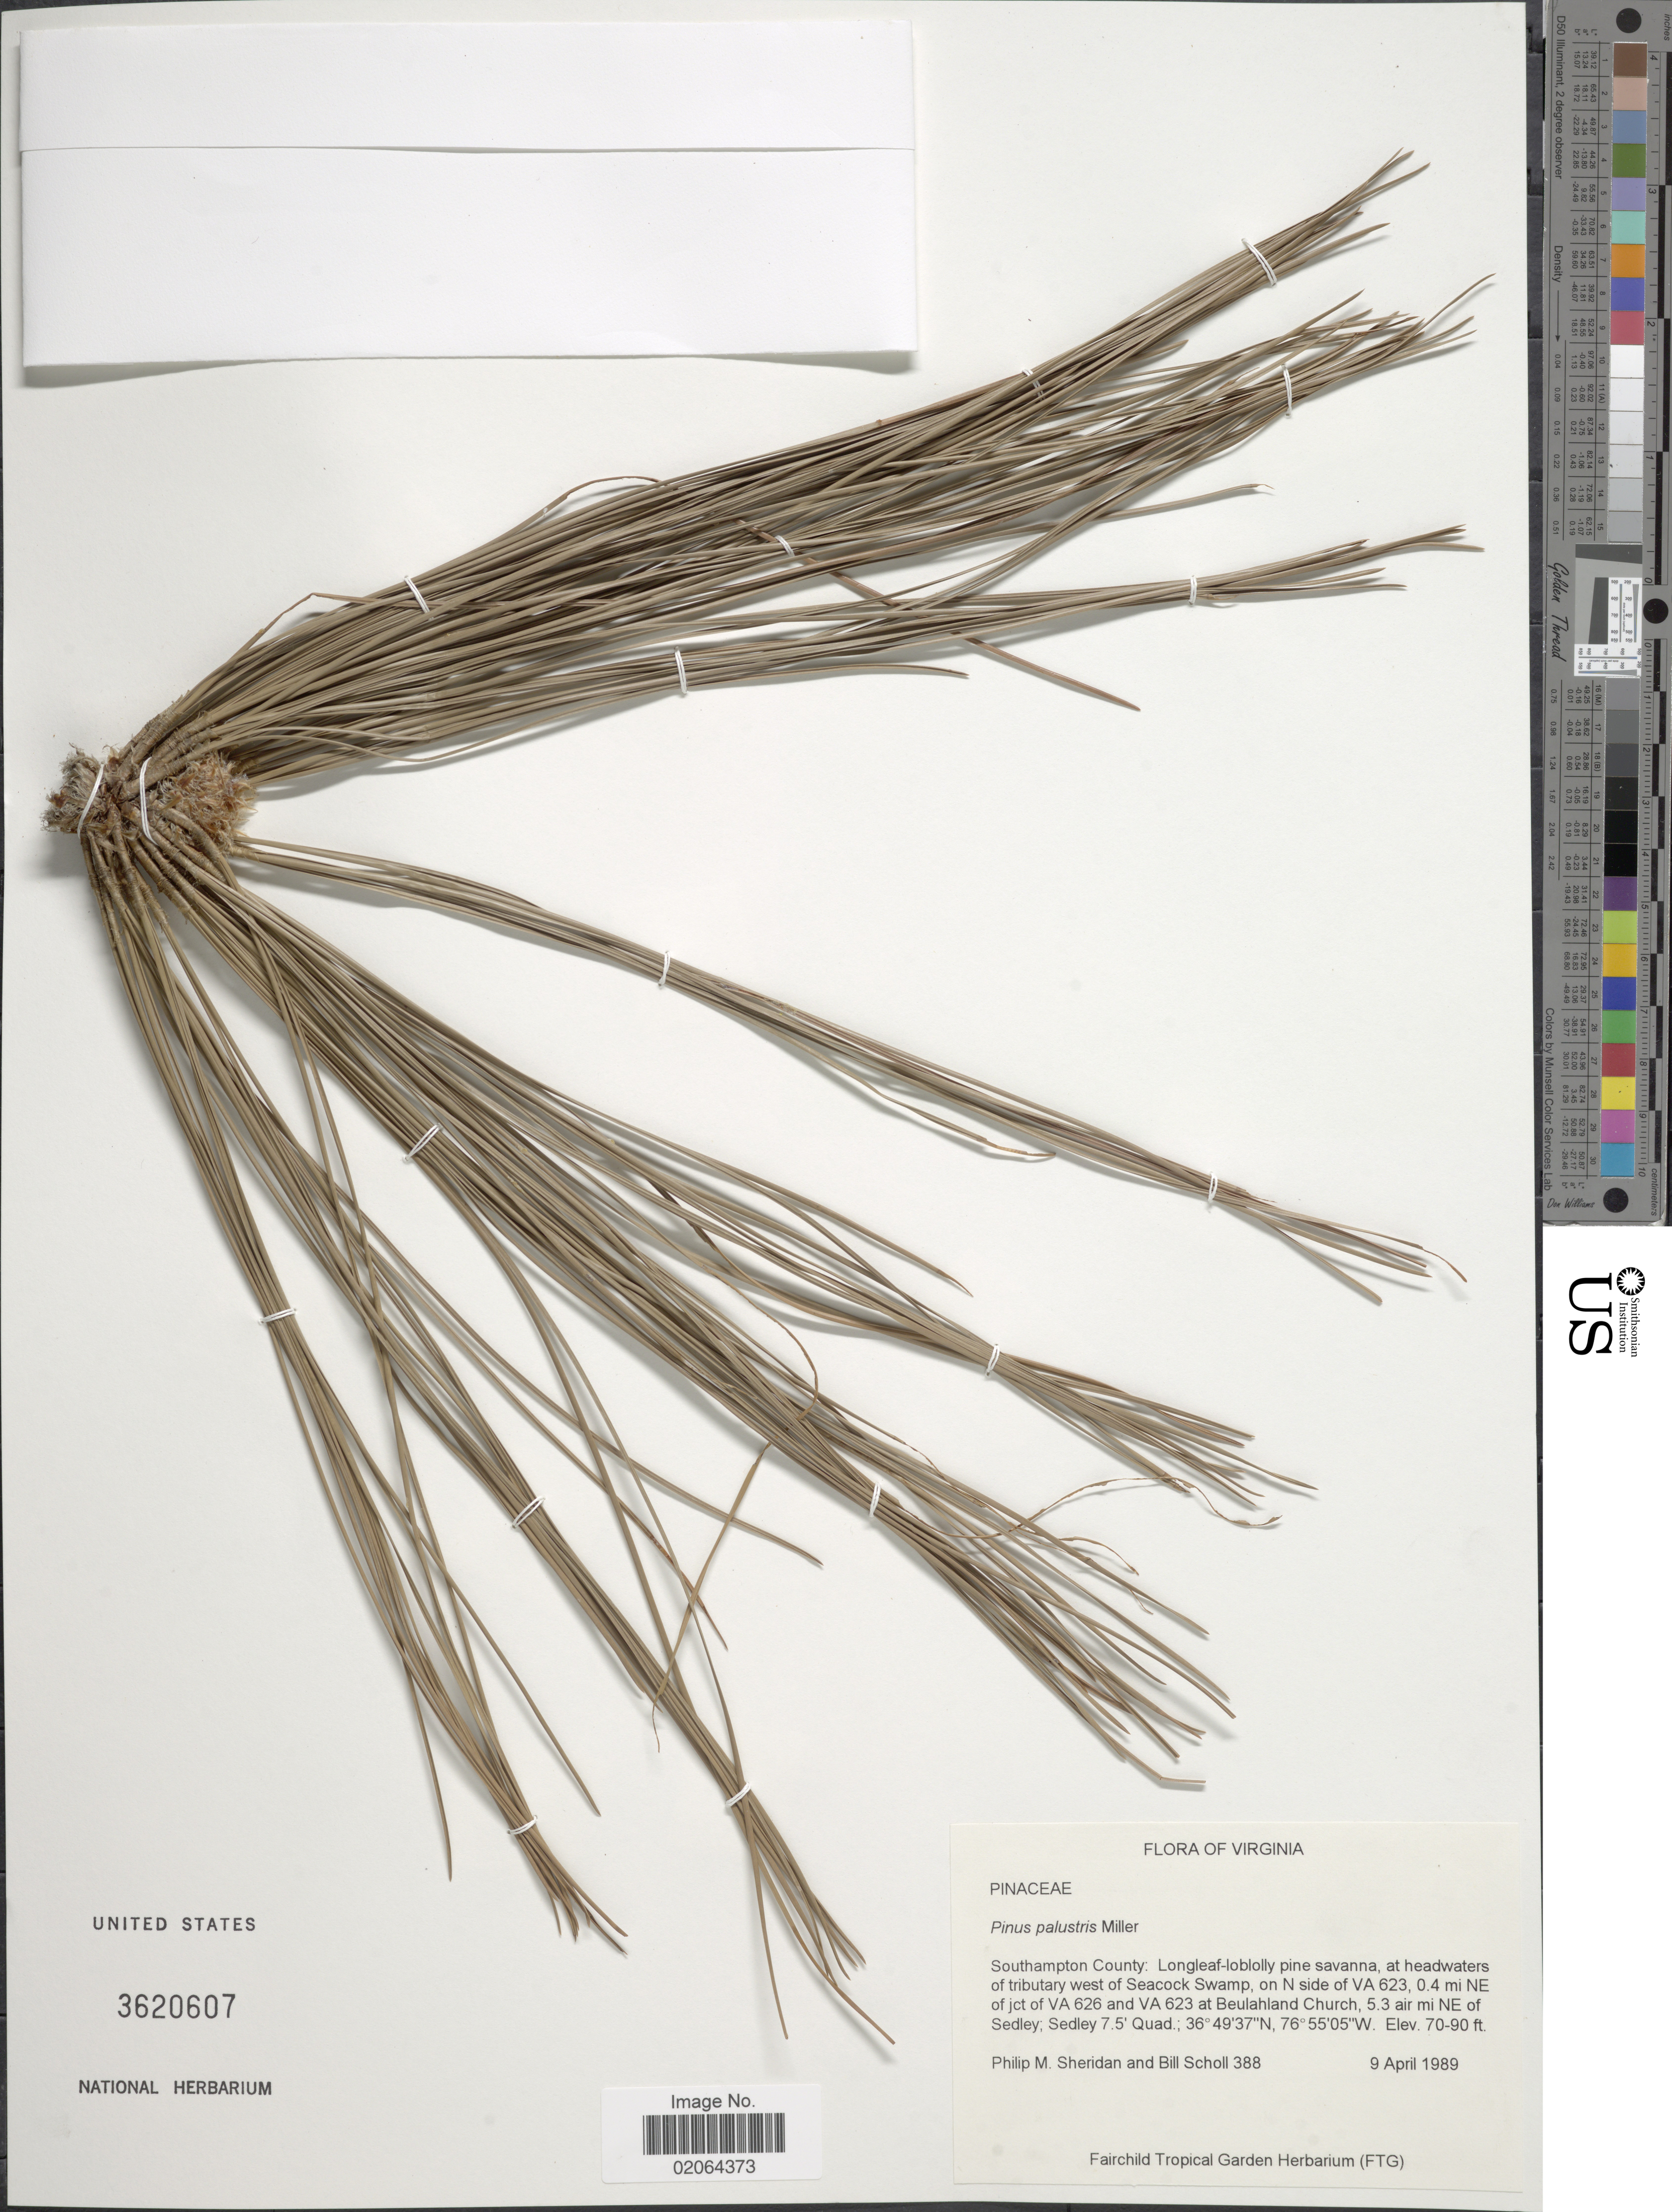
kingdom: Plantae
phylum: Tracheophyta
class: Pinopsida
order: Pinales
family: Pinaceae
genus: Pinus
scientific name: Pinus palustris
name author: Mill.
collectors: P. Sheridan & B. Scholl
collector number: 388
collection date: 1989-04-09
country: United States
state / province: Virginia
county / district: Southampton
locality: Virginia. Southampton County: longleaf-loblolly pine savanna, at headwaters of tributary west of Seacock Swamp, on N side VA 623, 0.4 mi NE of jct of VA 626 and VA 623 at Beulahland Church, 5.3 air mi NE of Sedley.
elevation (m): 21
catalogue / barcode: US 3620607